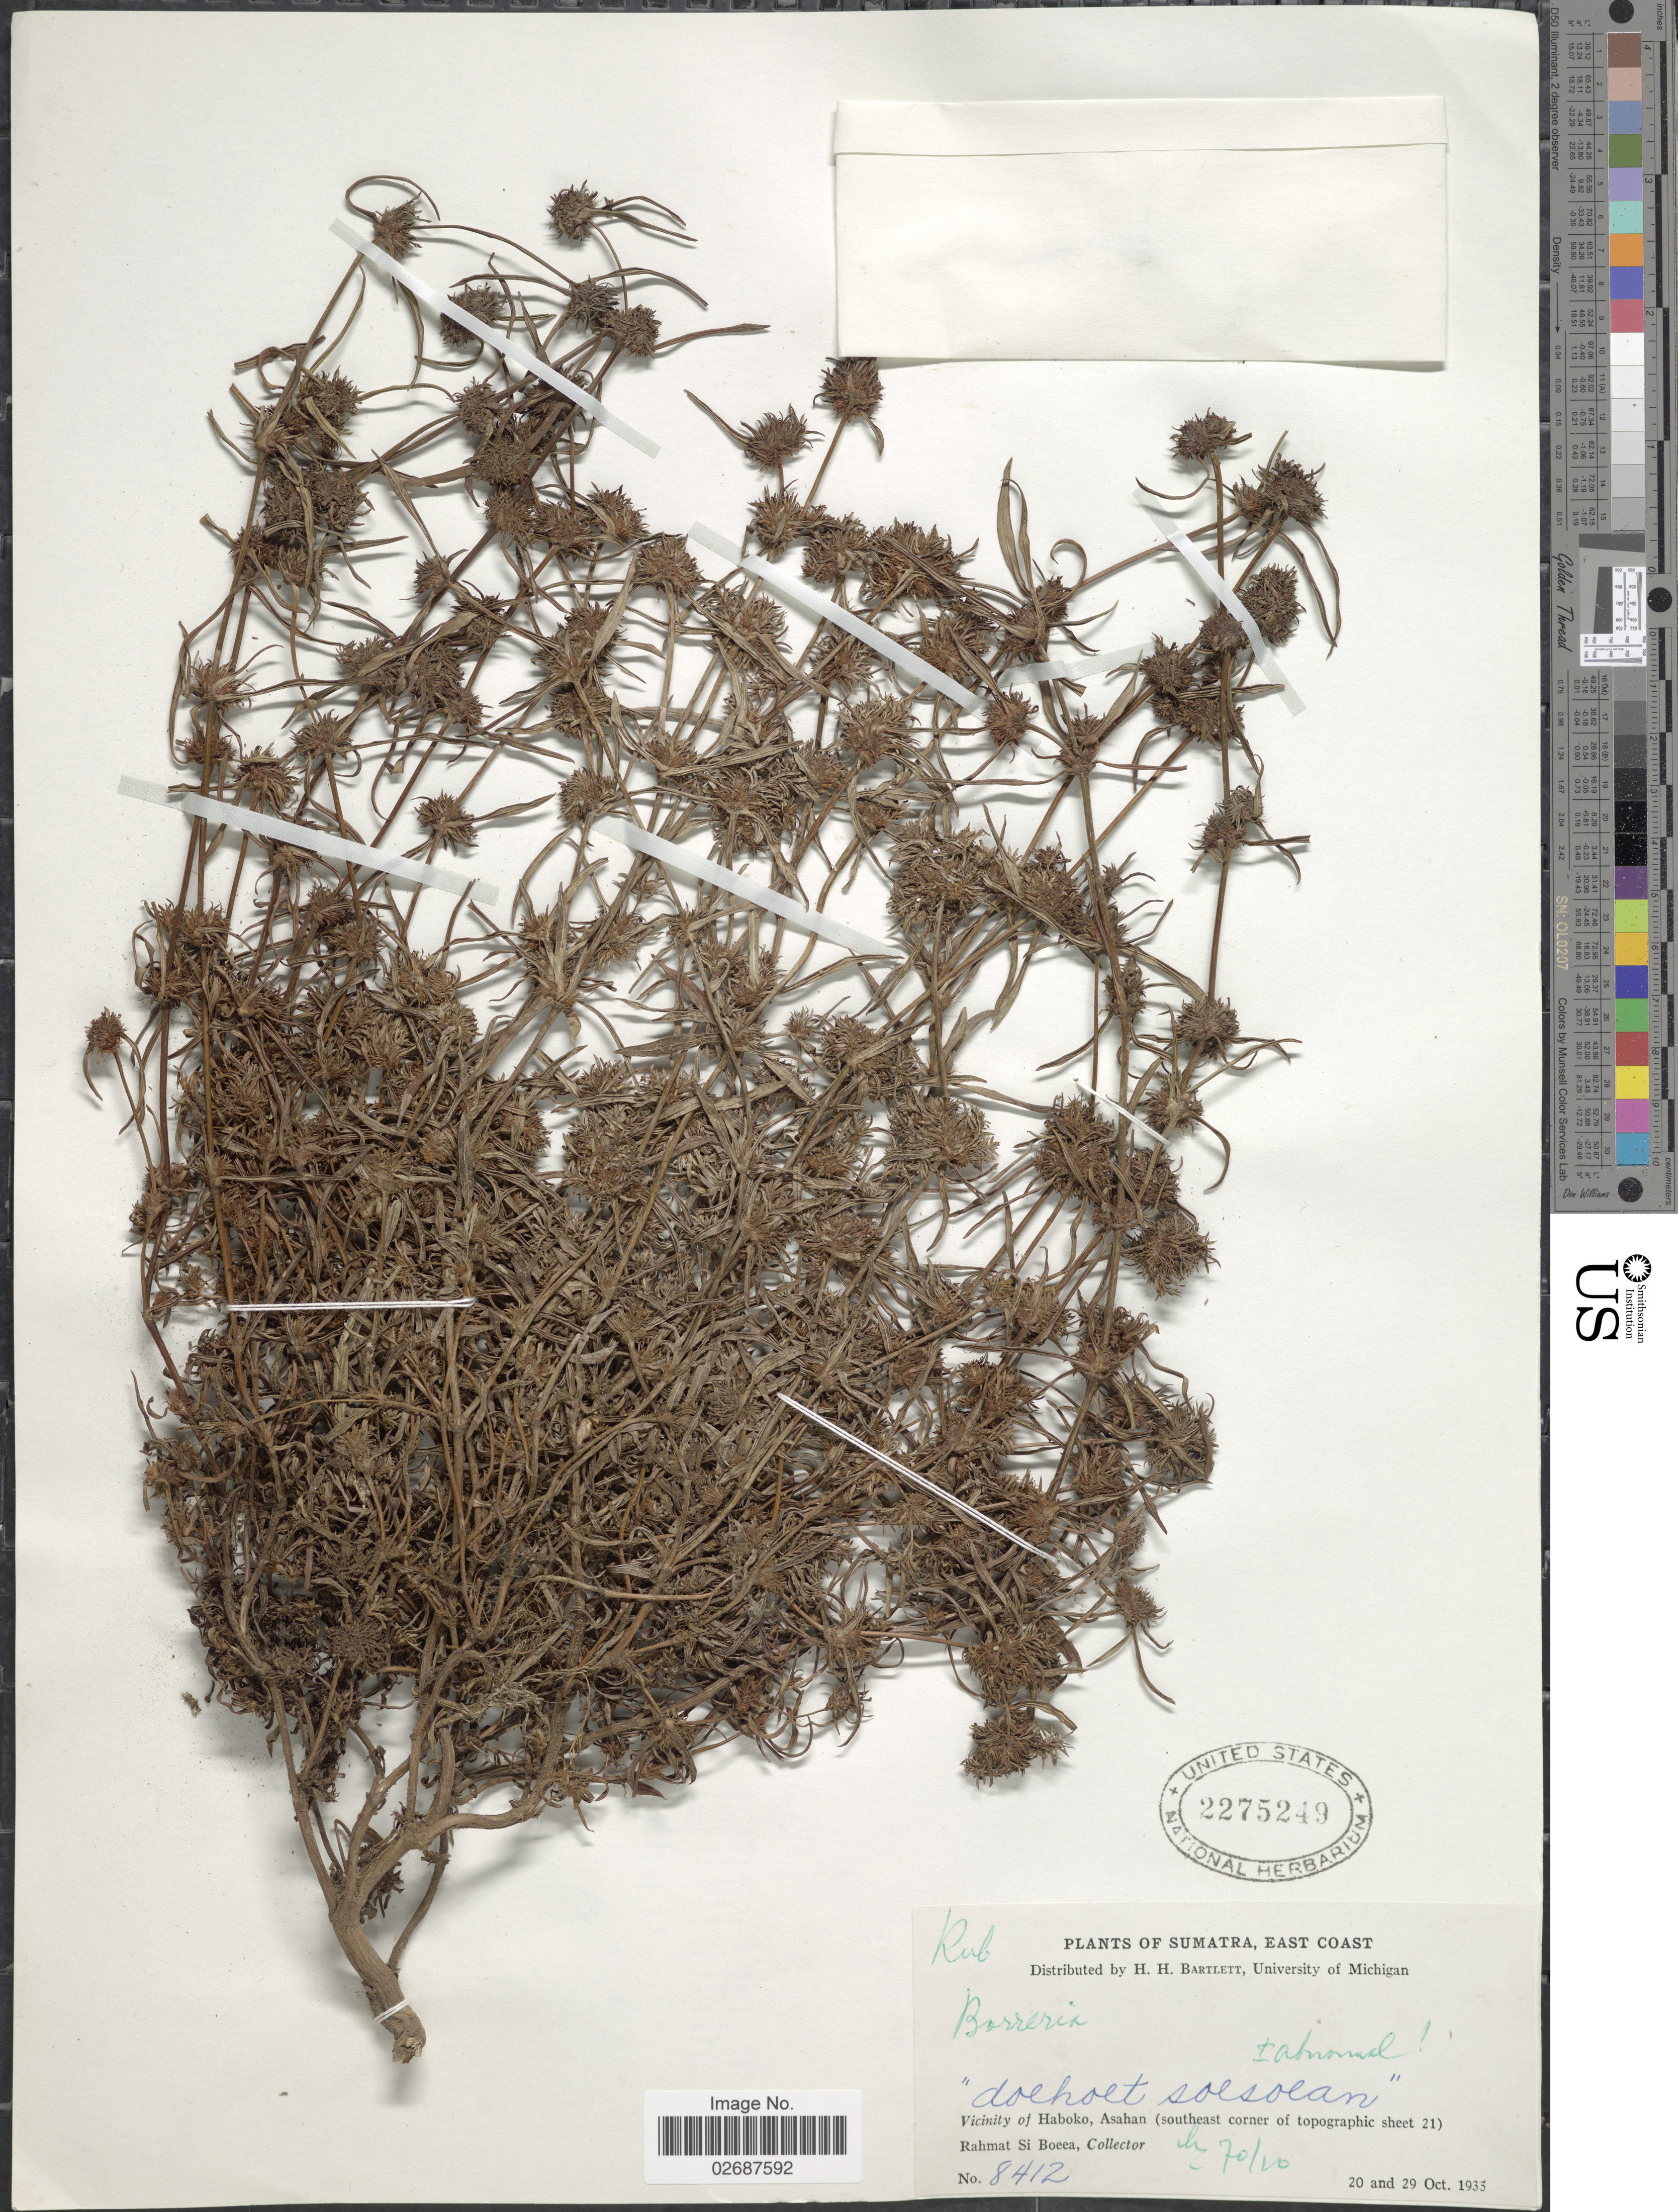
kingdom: Plantae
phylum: Tracheophyta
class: Magnoliopsida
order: Gentianales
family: Rubiaceae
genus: Borreria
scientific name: Borreria stricta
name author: (L. f.) G. Mey.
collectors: Rahmat Si Boeea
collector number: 8412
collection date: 1935-10-20/1935-10-29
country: Indonesia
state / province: Sumatra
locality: East Coast, Vicinity of Haboko, Asahan (southeast corner of topographic sheet 21).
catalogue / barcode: US 2275249